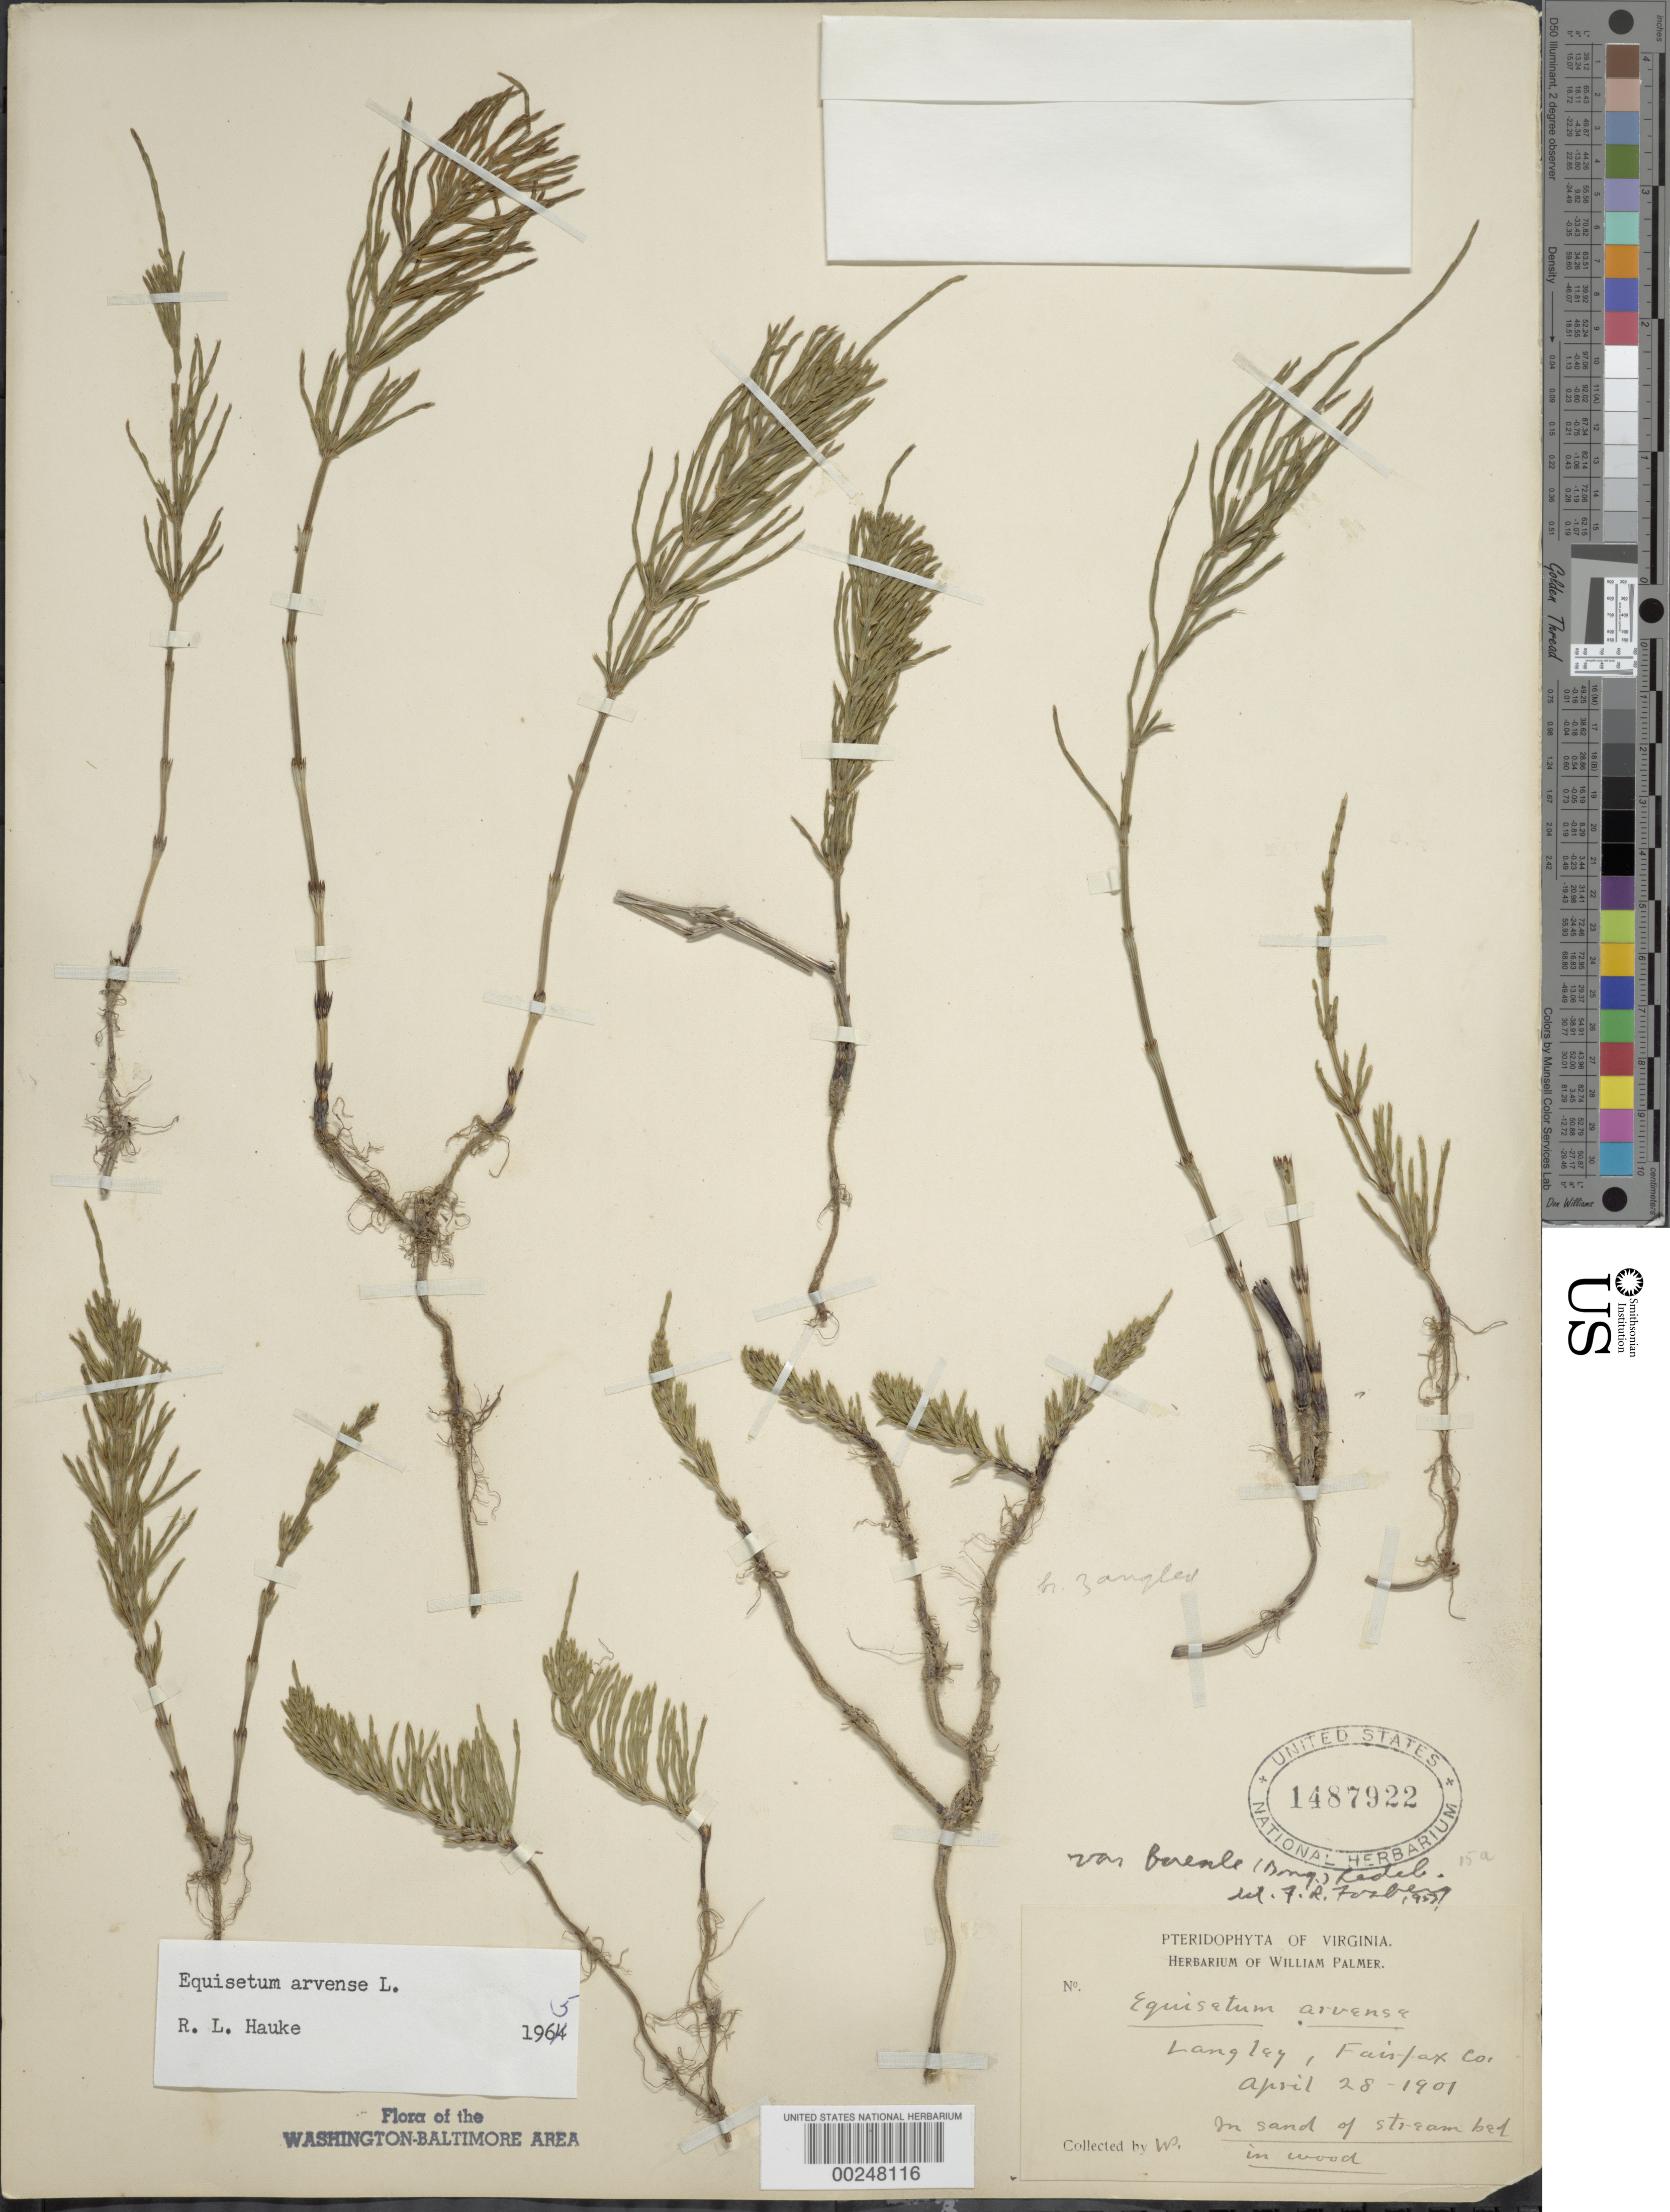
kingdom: Plantae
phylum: Tracheophyta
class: Polypodiopsida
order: Equisetales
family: Equisetaceae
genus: Equisetum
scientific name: Equisetum arvense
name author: L.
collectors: W. Palmer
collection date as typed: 28 Apr 1901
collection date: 1901-04-28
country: United States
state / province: Virginia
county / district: Fairfax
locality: Langley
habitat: In sand of stream bed in woods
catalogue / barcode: US 1487922